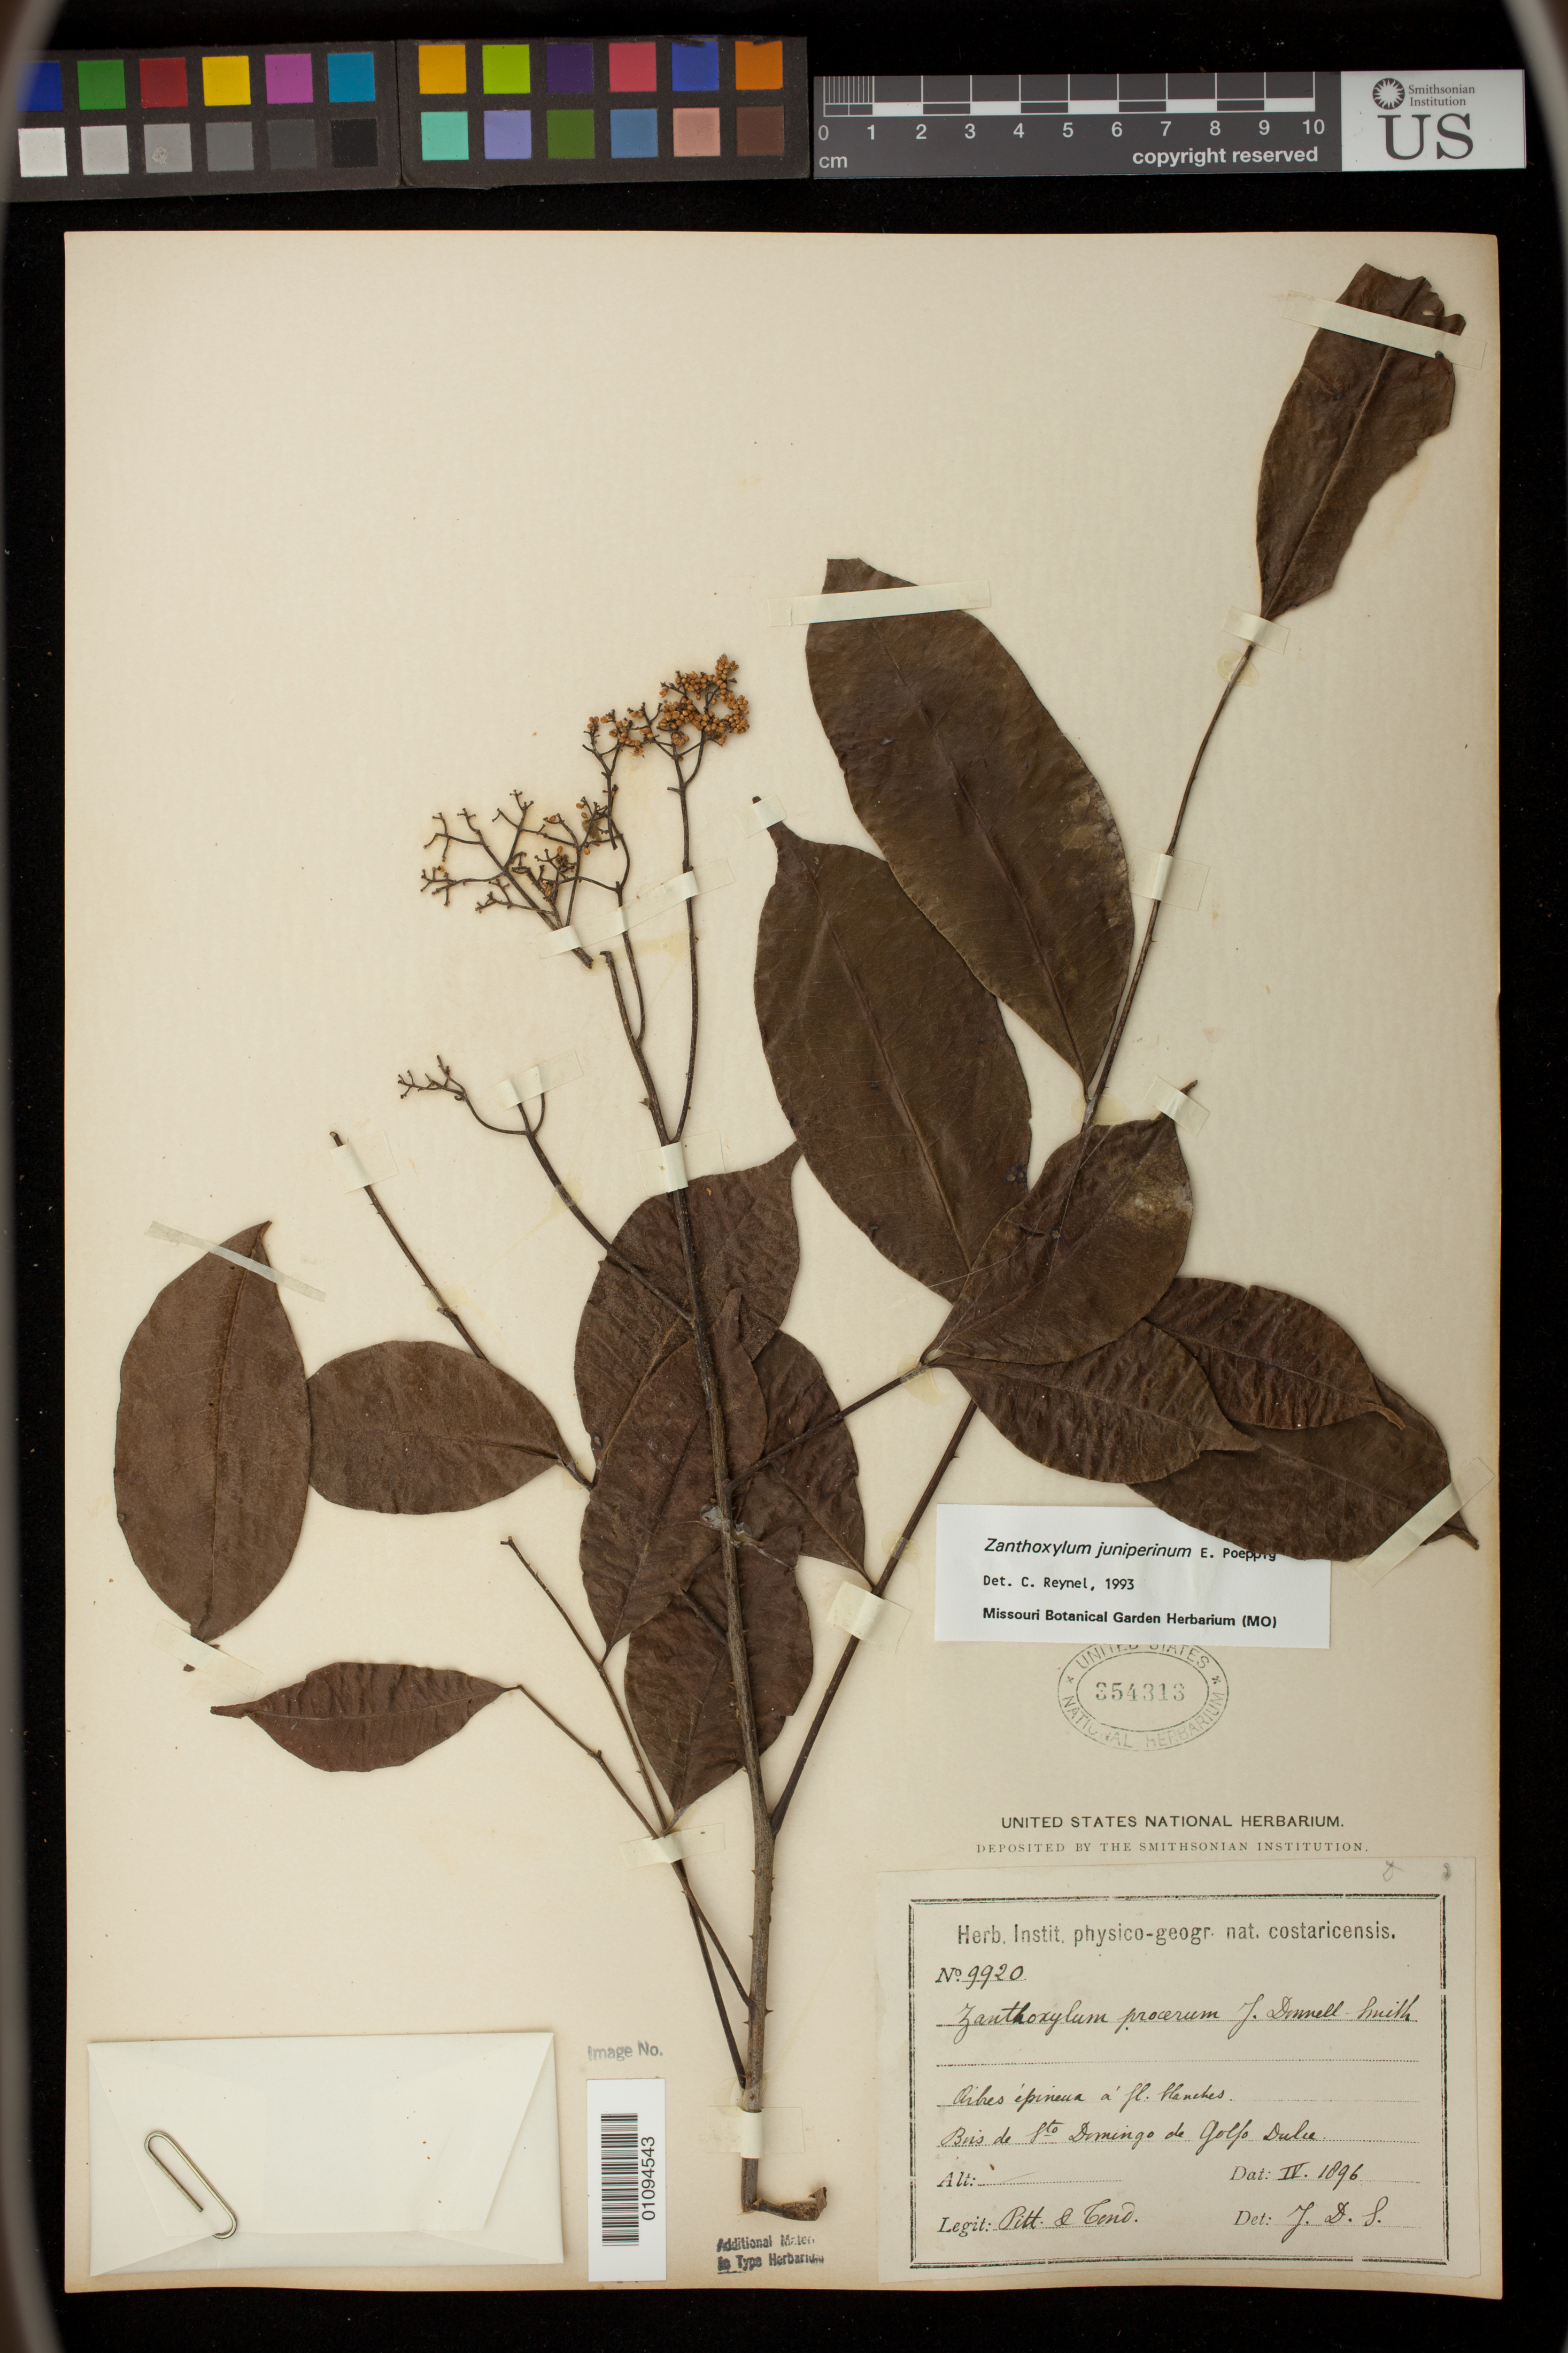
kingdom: Plantae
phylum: Tracheophyta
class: Magnoliopsida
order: Sapindales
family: Rutaceae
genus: Zanthoxylum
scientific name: Zanthoxylum procerum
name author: Donn. Sm.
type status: Syntype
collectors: H. F. Pittier & A. Tonduz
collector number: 9920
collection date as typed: Apr 1896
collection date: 1896-04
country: Costa Rica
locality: Forets de Santo Domingo de Golfo Dulce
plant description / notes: Collected by Pittier & Tonduz according to label, but protologue cites only Tonduz.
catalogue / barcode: US 354313